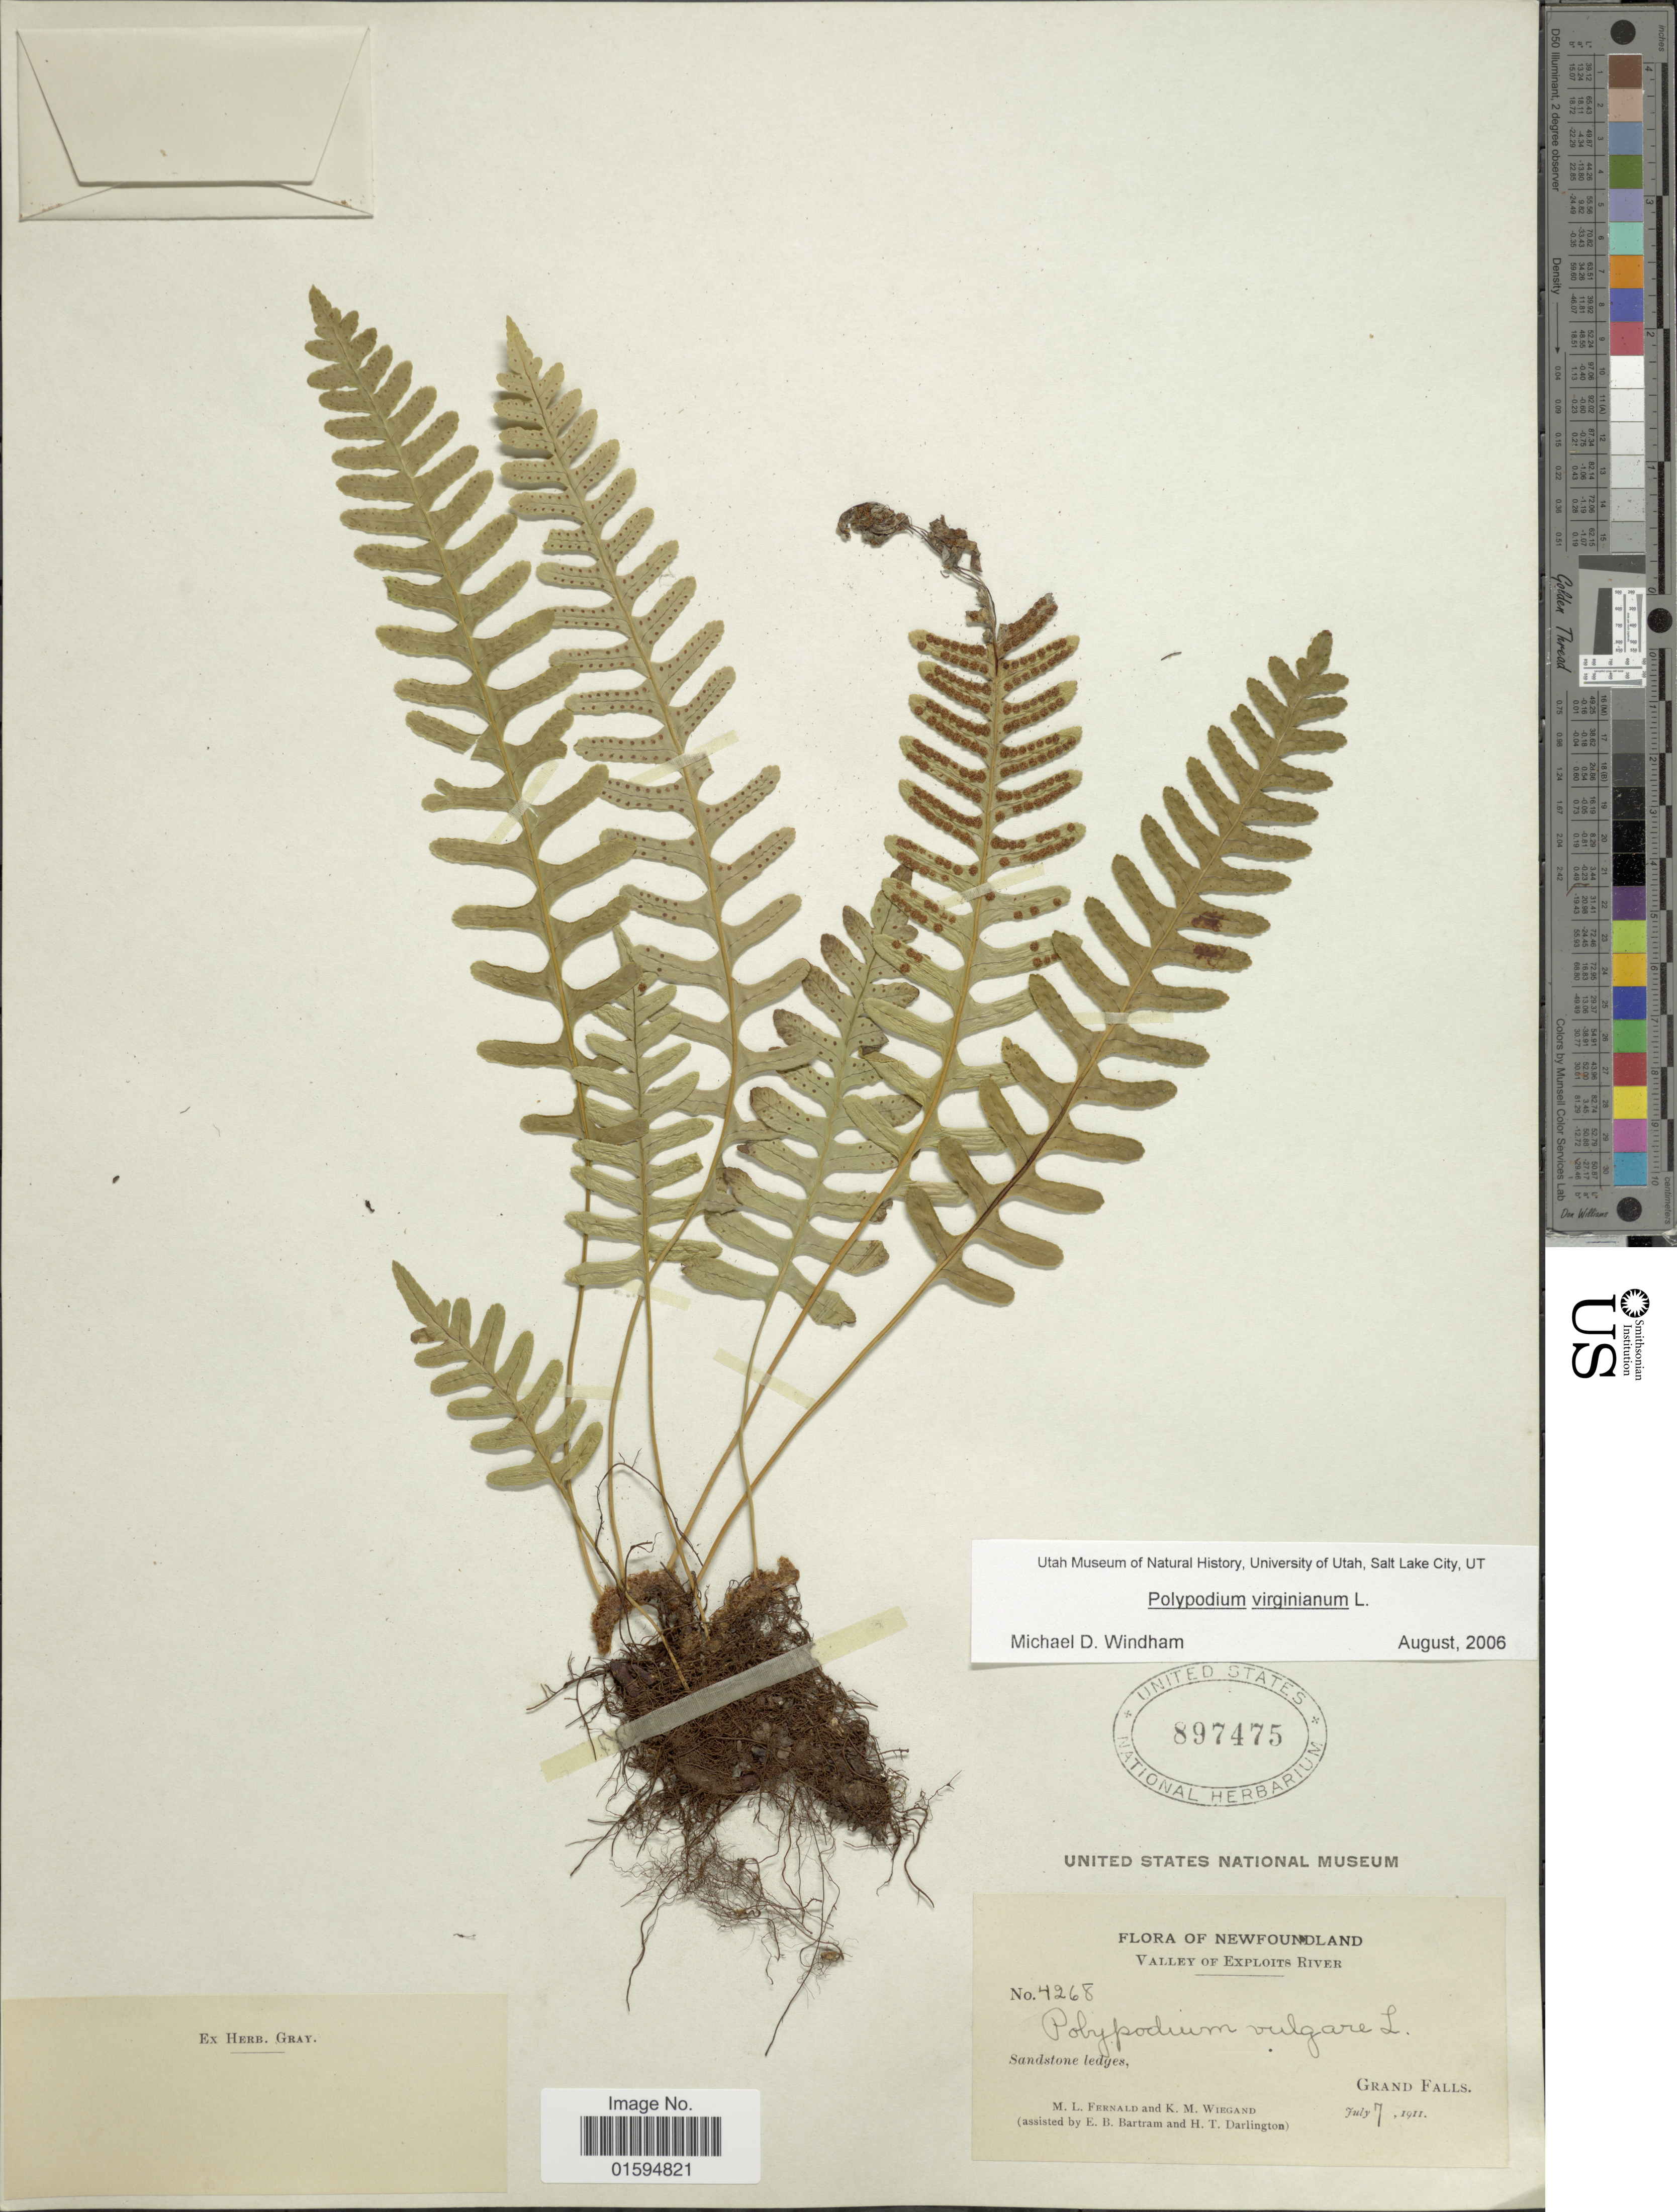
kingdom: Plantae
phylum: Tracheophyta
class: Polypodiopsida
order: Polypodiales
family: Polypodiaceae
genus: Polypodium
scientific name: Polypodium virginianum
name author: L.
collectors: M. L. Fernald, K. M. Wiegand, E. B. Bartram & H. Darlington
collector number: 4268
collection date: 1911-07-07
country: Canada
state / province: Newfoundland and Labrador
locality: Valley of Exploits River, Sandstone Ledges, Grand Falls.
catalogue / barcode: US 897475